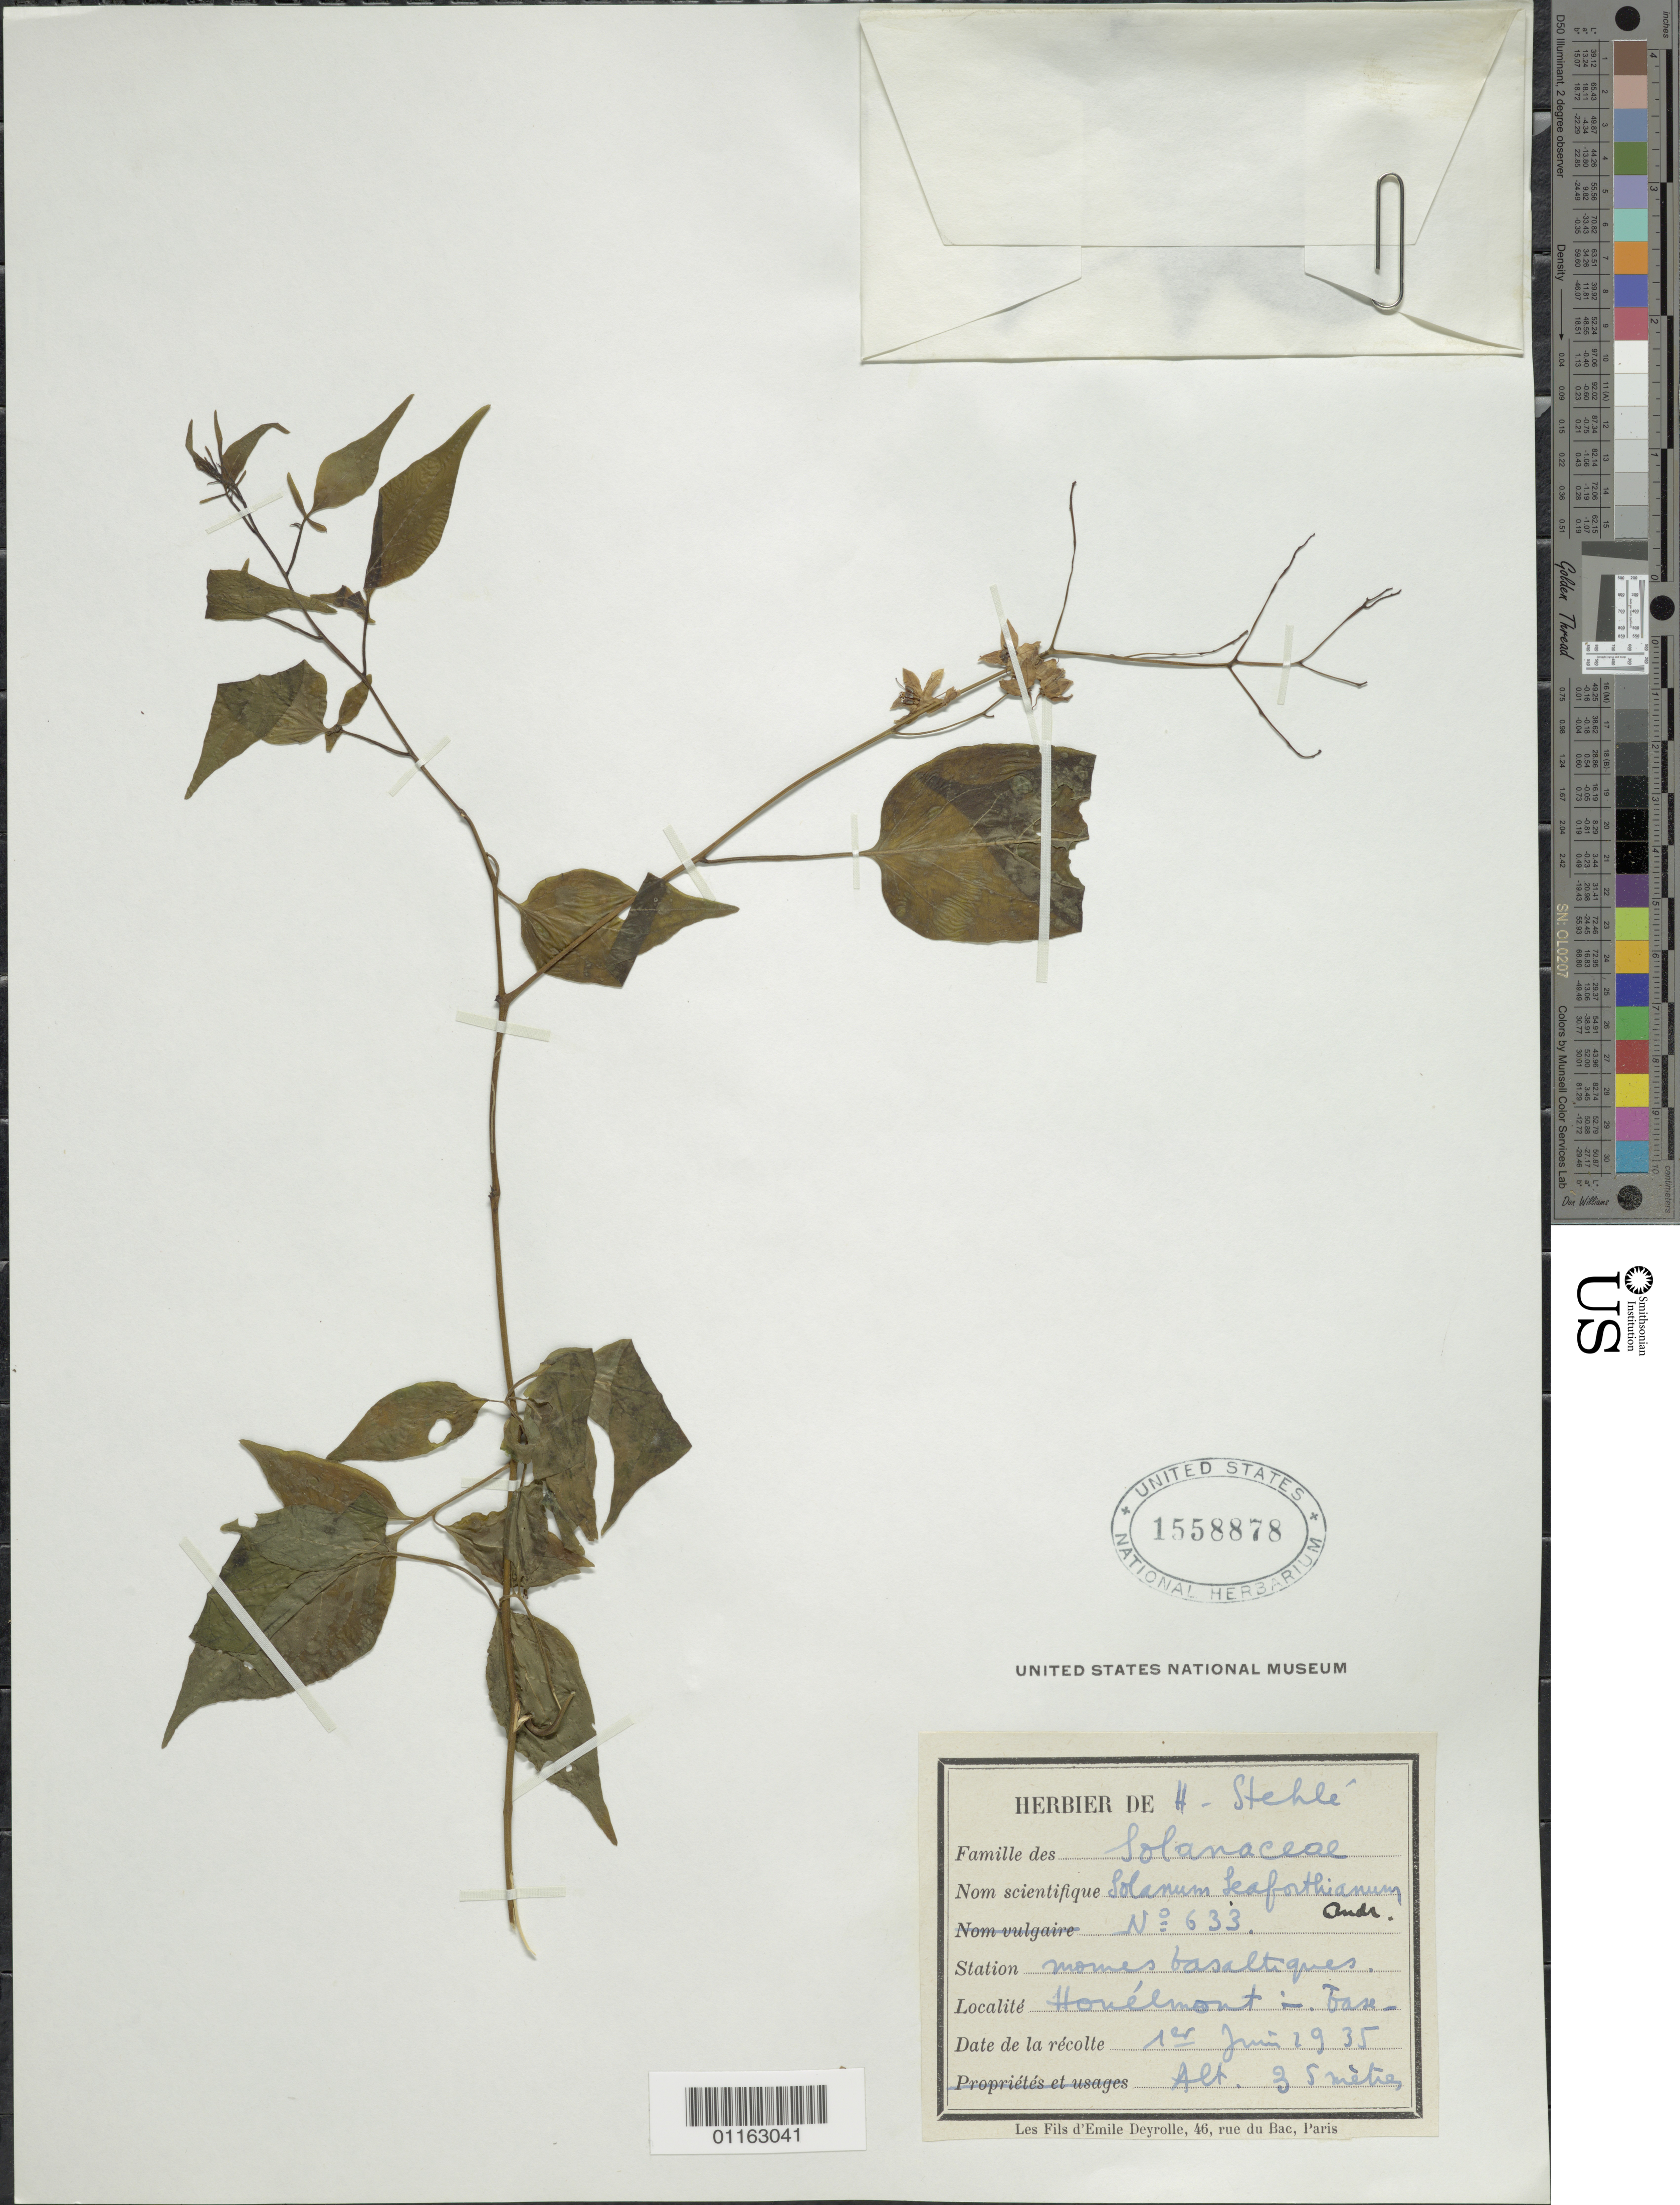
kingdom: Plantae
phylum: Tracheophyta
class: Magnoliopsida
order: Solanales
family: Solanaceae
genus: Solanum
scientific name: Solanum seaforthianum var. seaforthianum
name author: Andrews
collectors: H. Stehlé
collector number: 633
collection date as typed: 14 Jun 1935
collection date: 1935-06-14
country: Guadeloupe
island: Basse-Terre I.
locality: Houelmont; mornes basaltiques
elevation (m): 35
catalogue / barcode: US 1558878